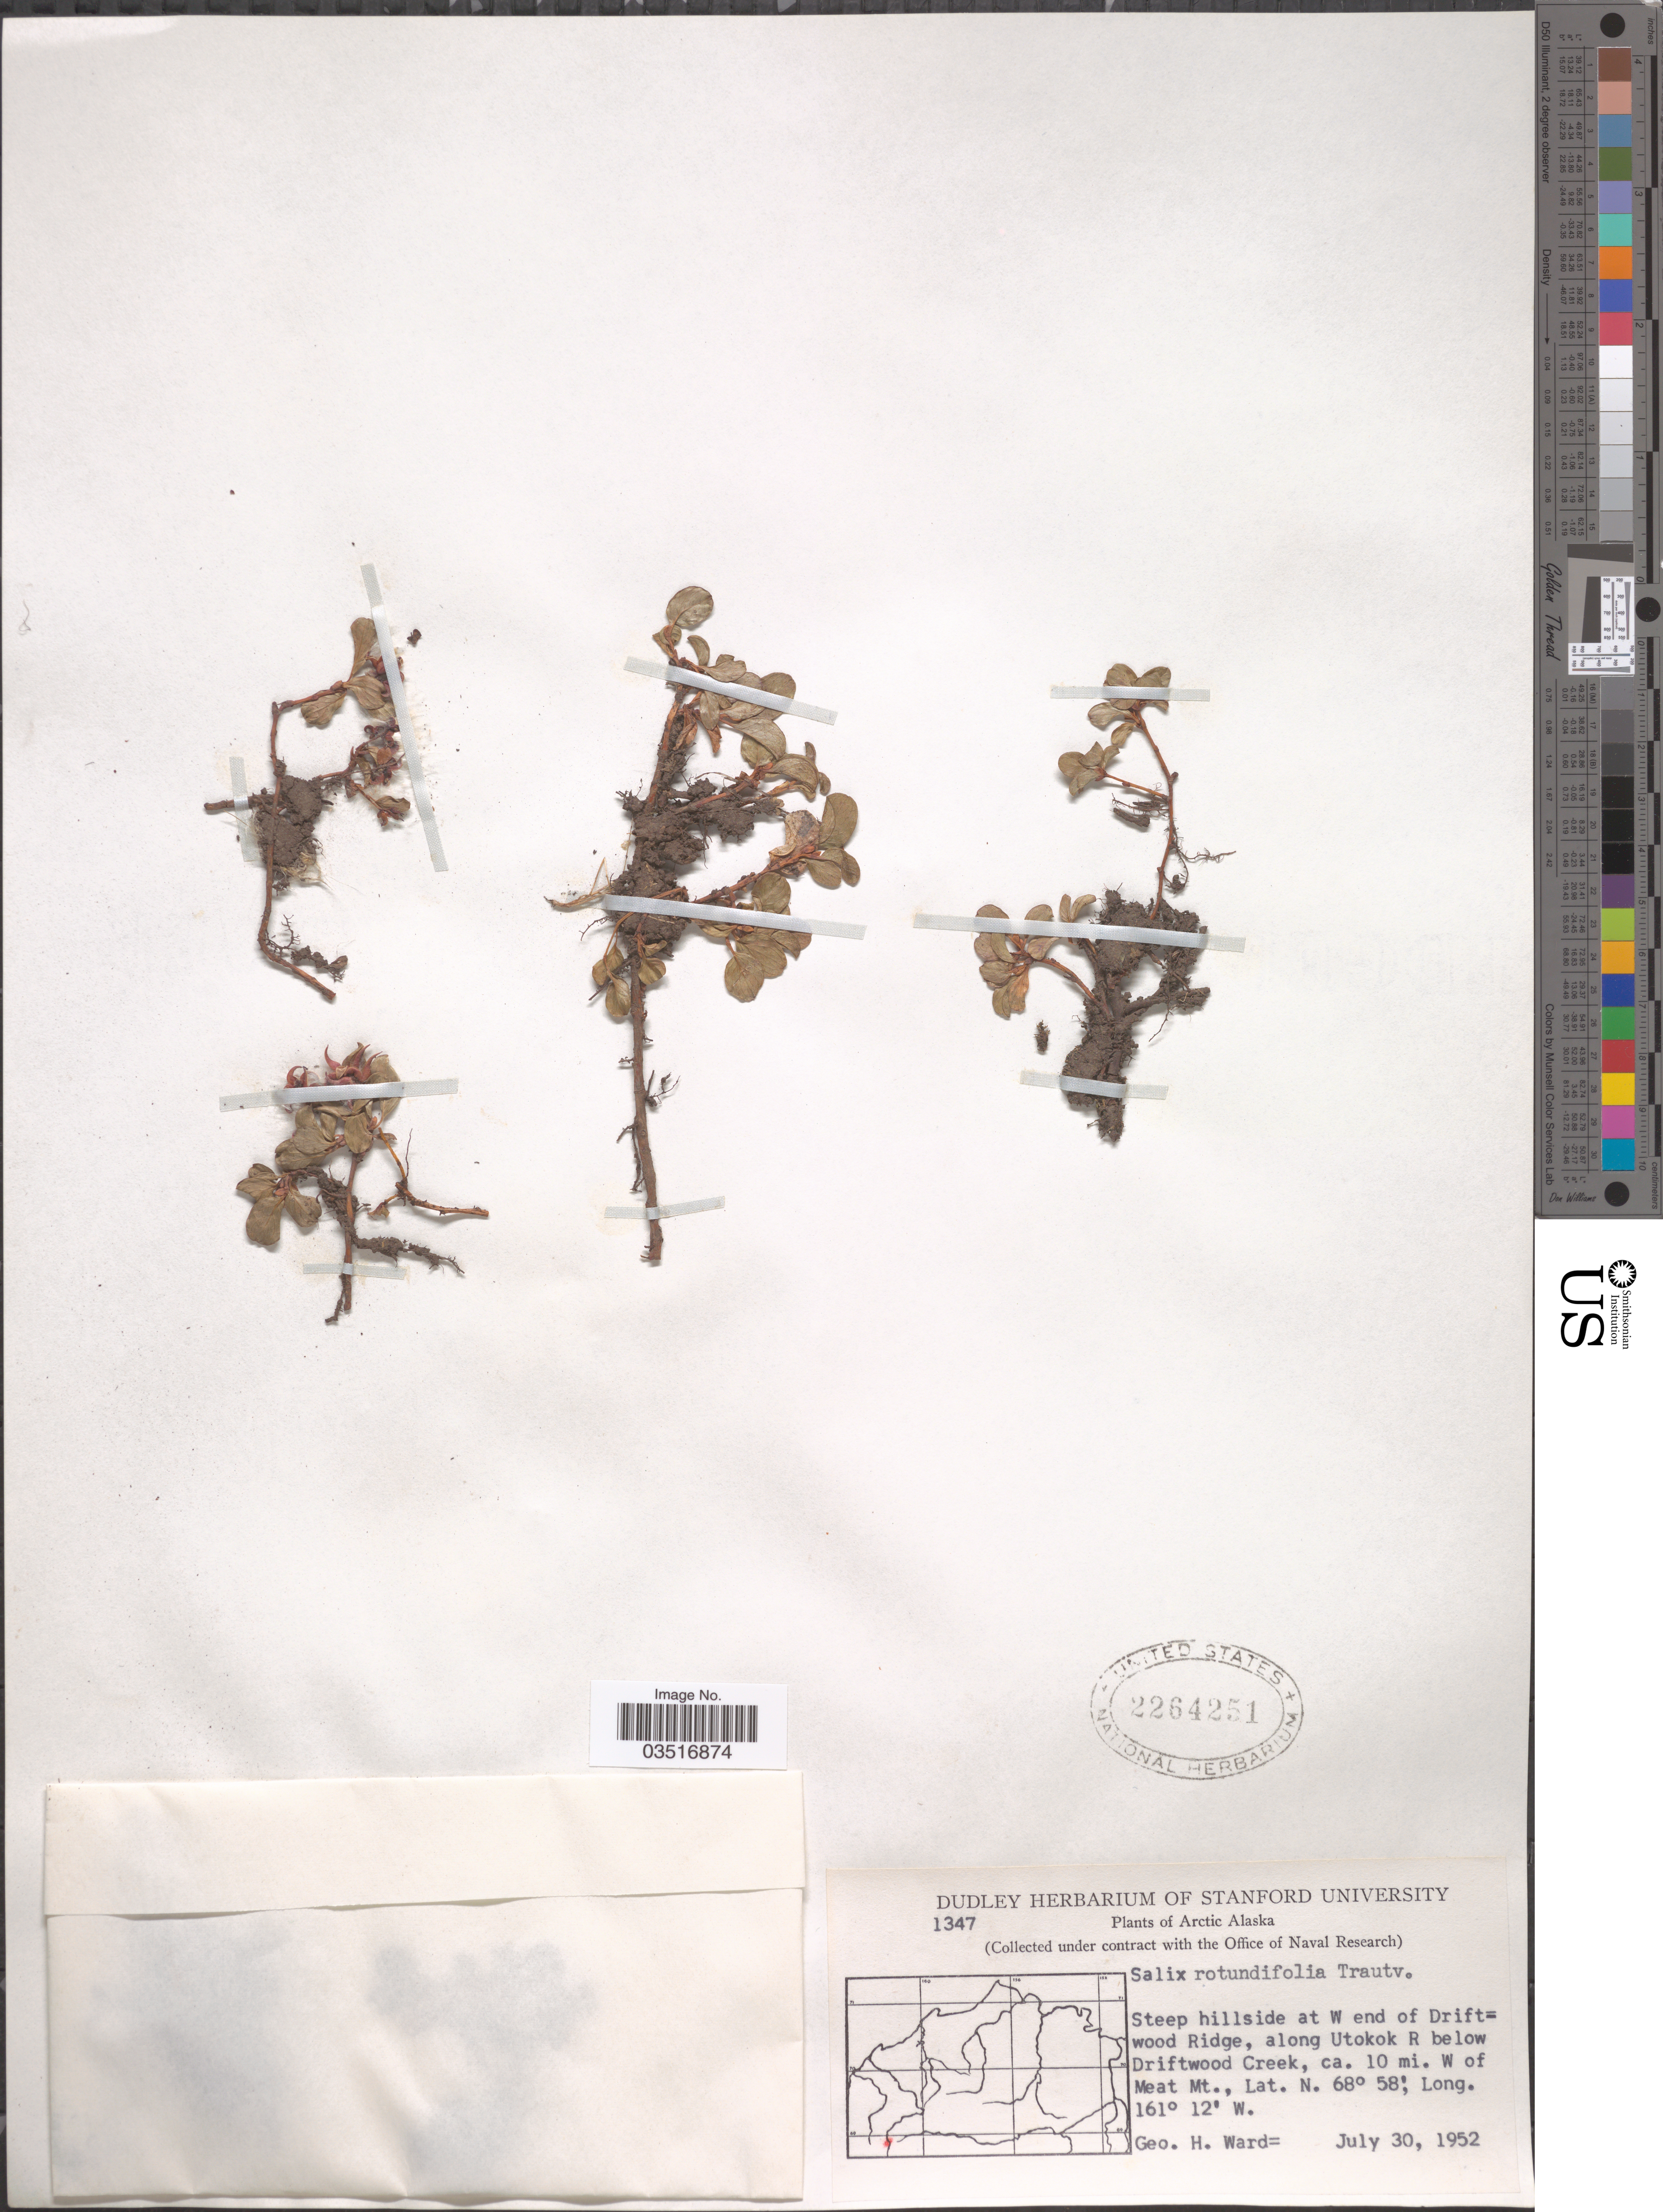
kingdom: Plantae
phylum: Tracheophyta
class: Magnoliopsida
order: Malpighiales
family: Salicaceae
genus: Salix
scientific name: Salix rotundifolia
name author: Trautv.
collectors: G. H. Ward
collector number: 1347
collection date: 1952-07-30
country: United States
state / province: Alaska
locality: Arctic Alaska. Steep hillside at W end of Drift-wood Ridge, along Utokok R below Driftwood Creek, ca. 10 mi. W of Meat Mt.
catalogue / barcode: US 2264251